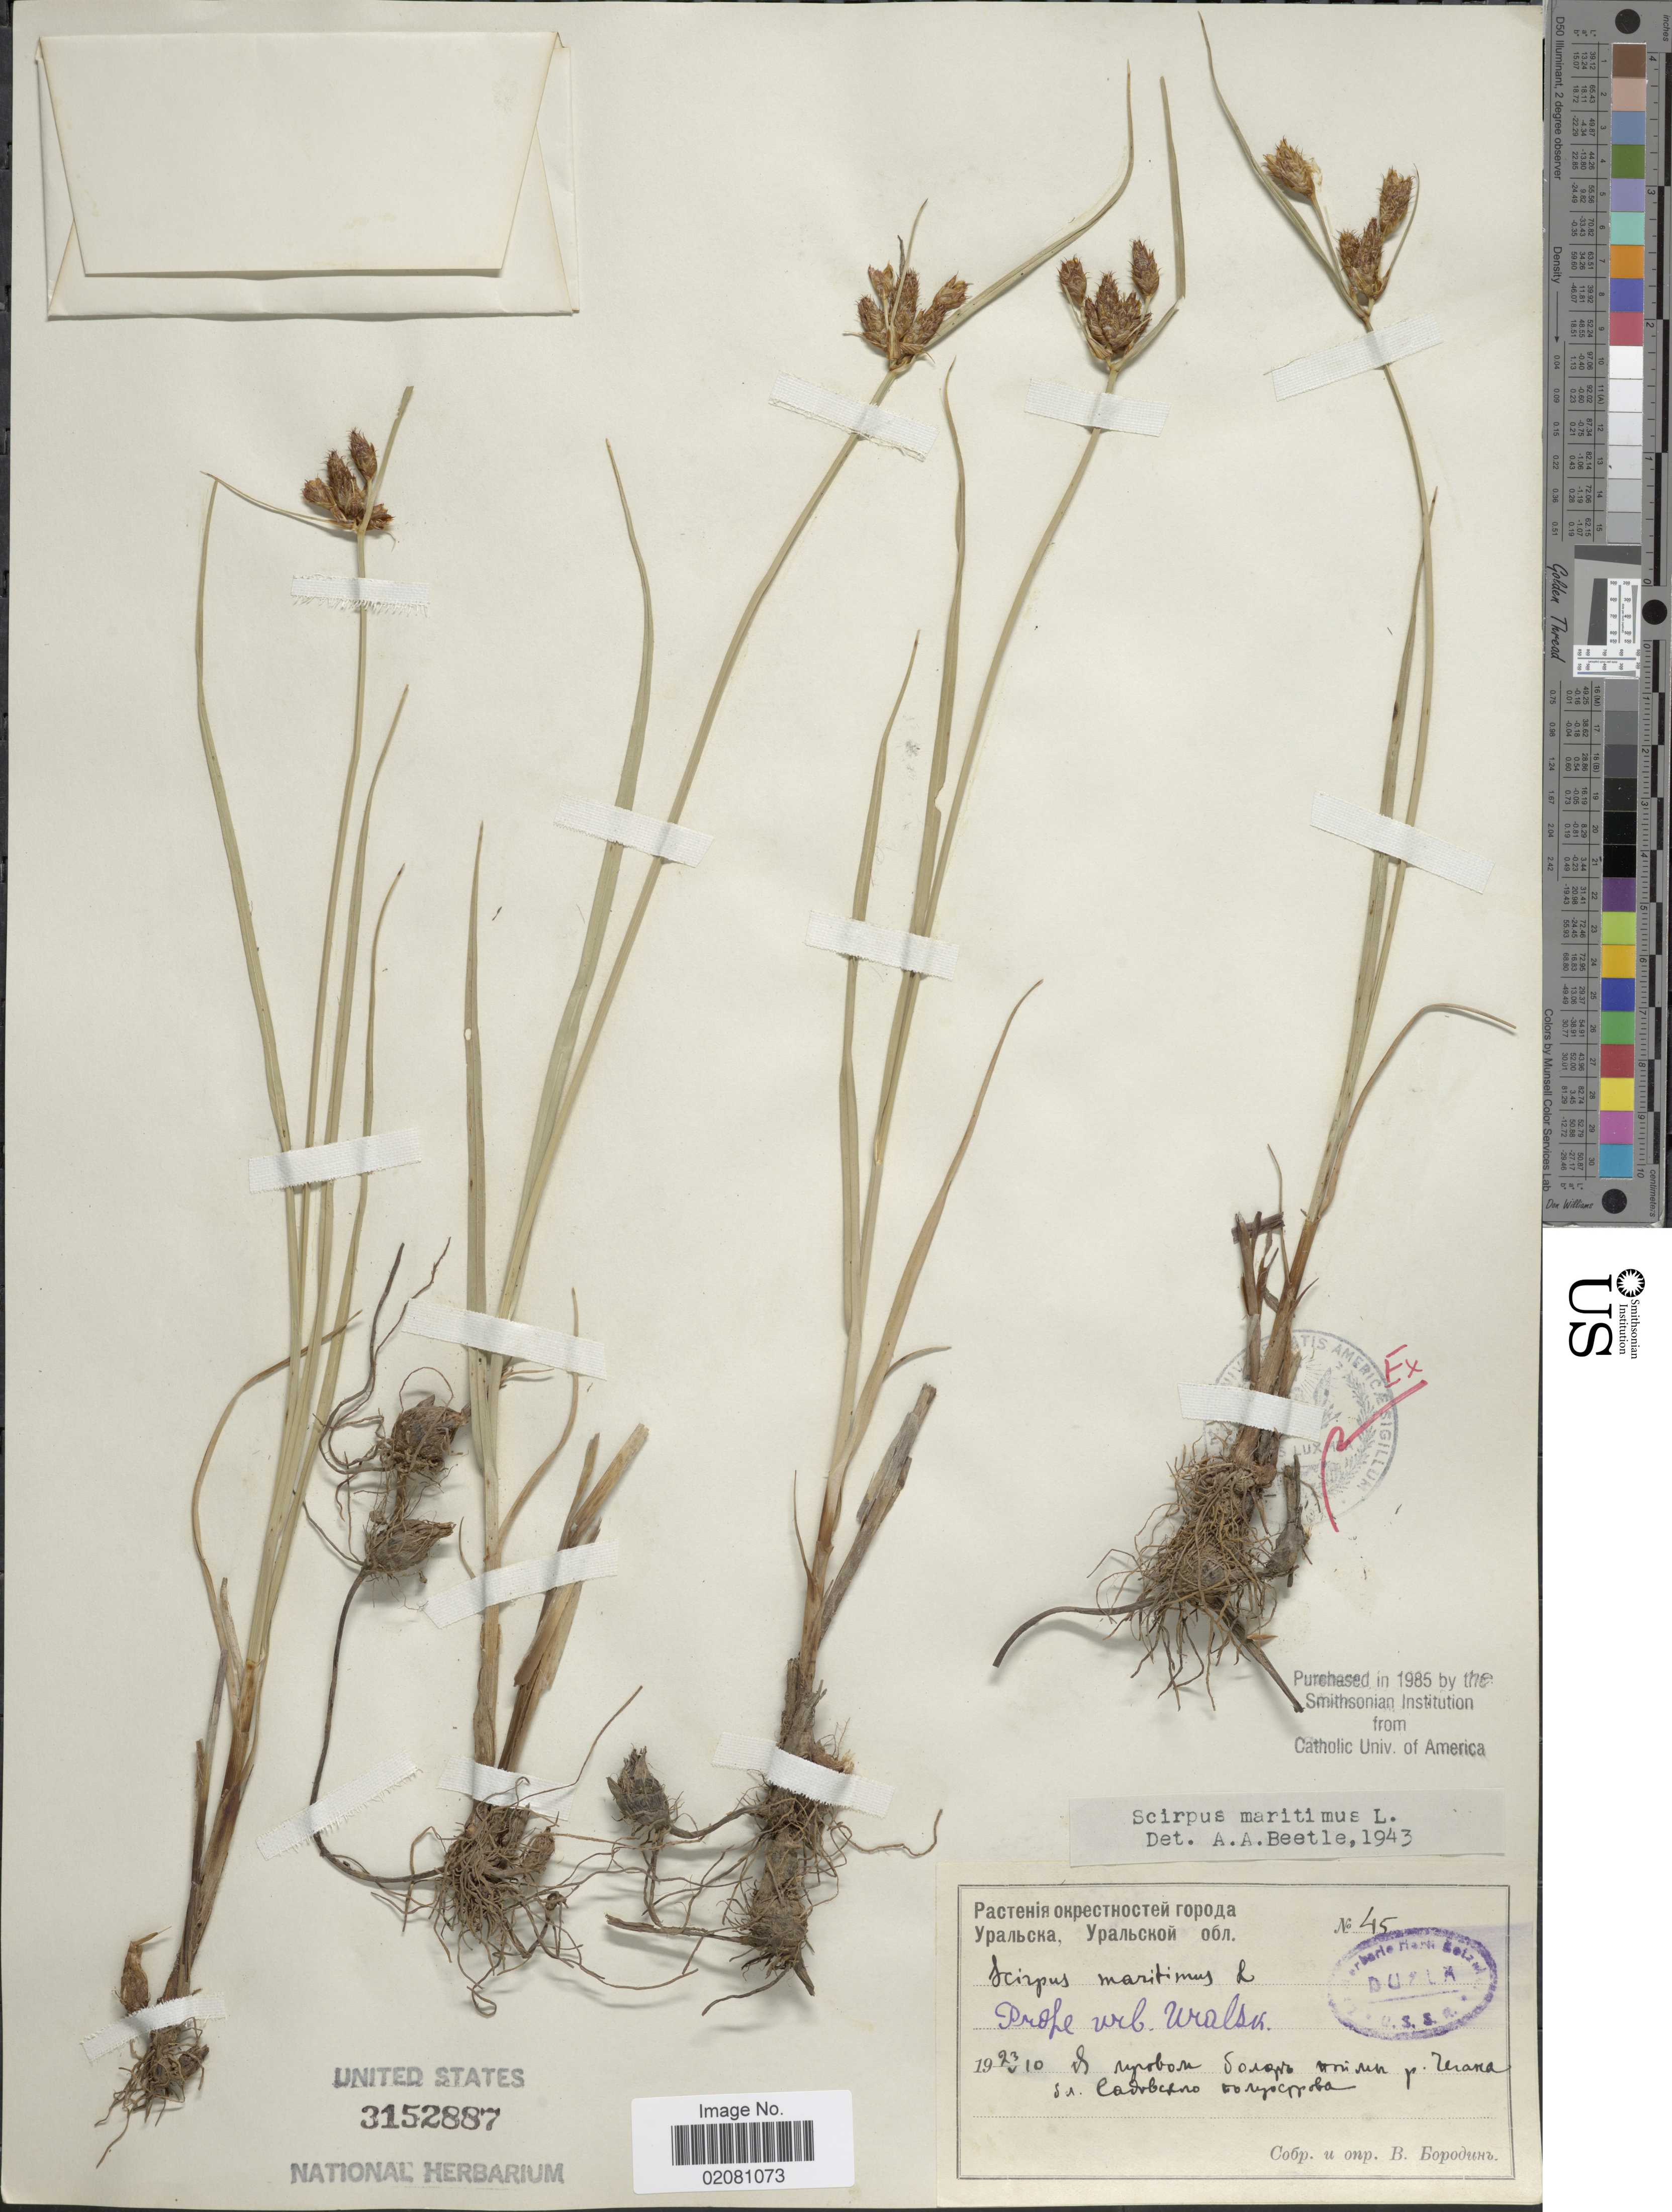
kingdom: Plantae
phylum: Tracheophyta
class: Liliopsida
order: Poales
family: Cyperaceae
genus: Bolboschoenus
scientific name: Bolboschoenus maritimus subsp. maritimus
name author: (L.) Palla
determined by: Strong, Mark T., (BOT), Smithsonian Institution - National Museum of Natural History (UNITED STATES)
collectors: V. Borodin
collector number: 45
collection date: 1910-05-23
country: Kazakhstan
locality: Vicinity of Uralsk, near Chagan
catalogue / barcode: US 3152887